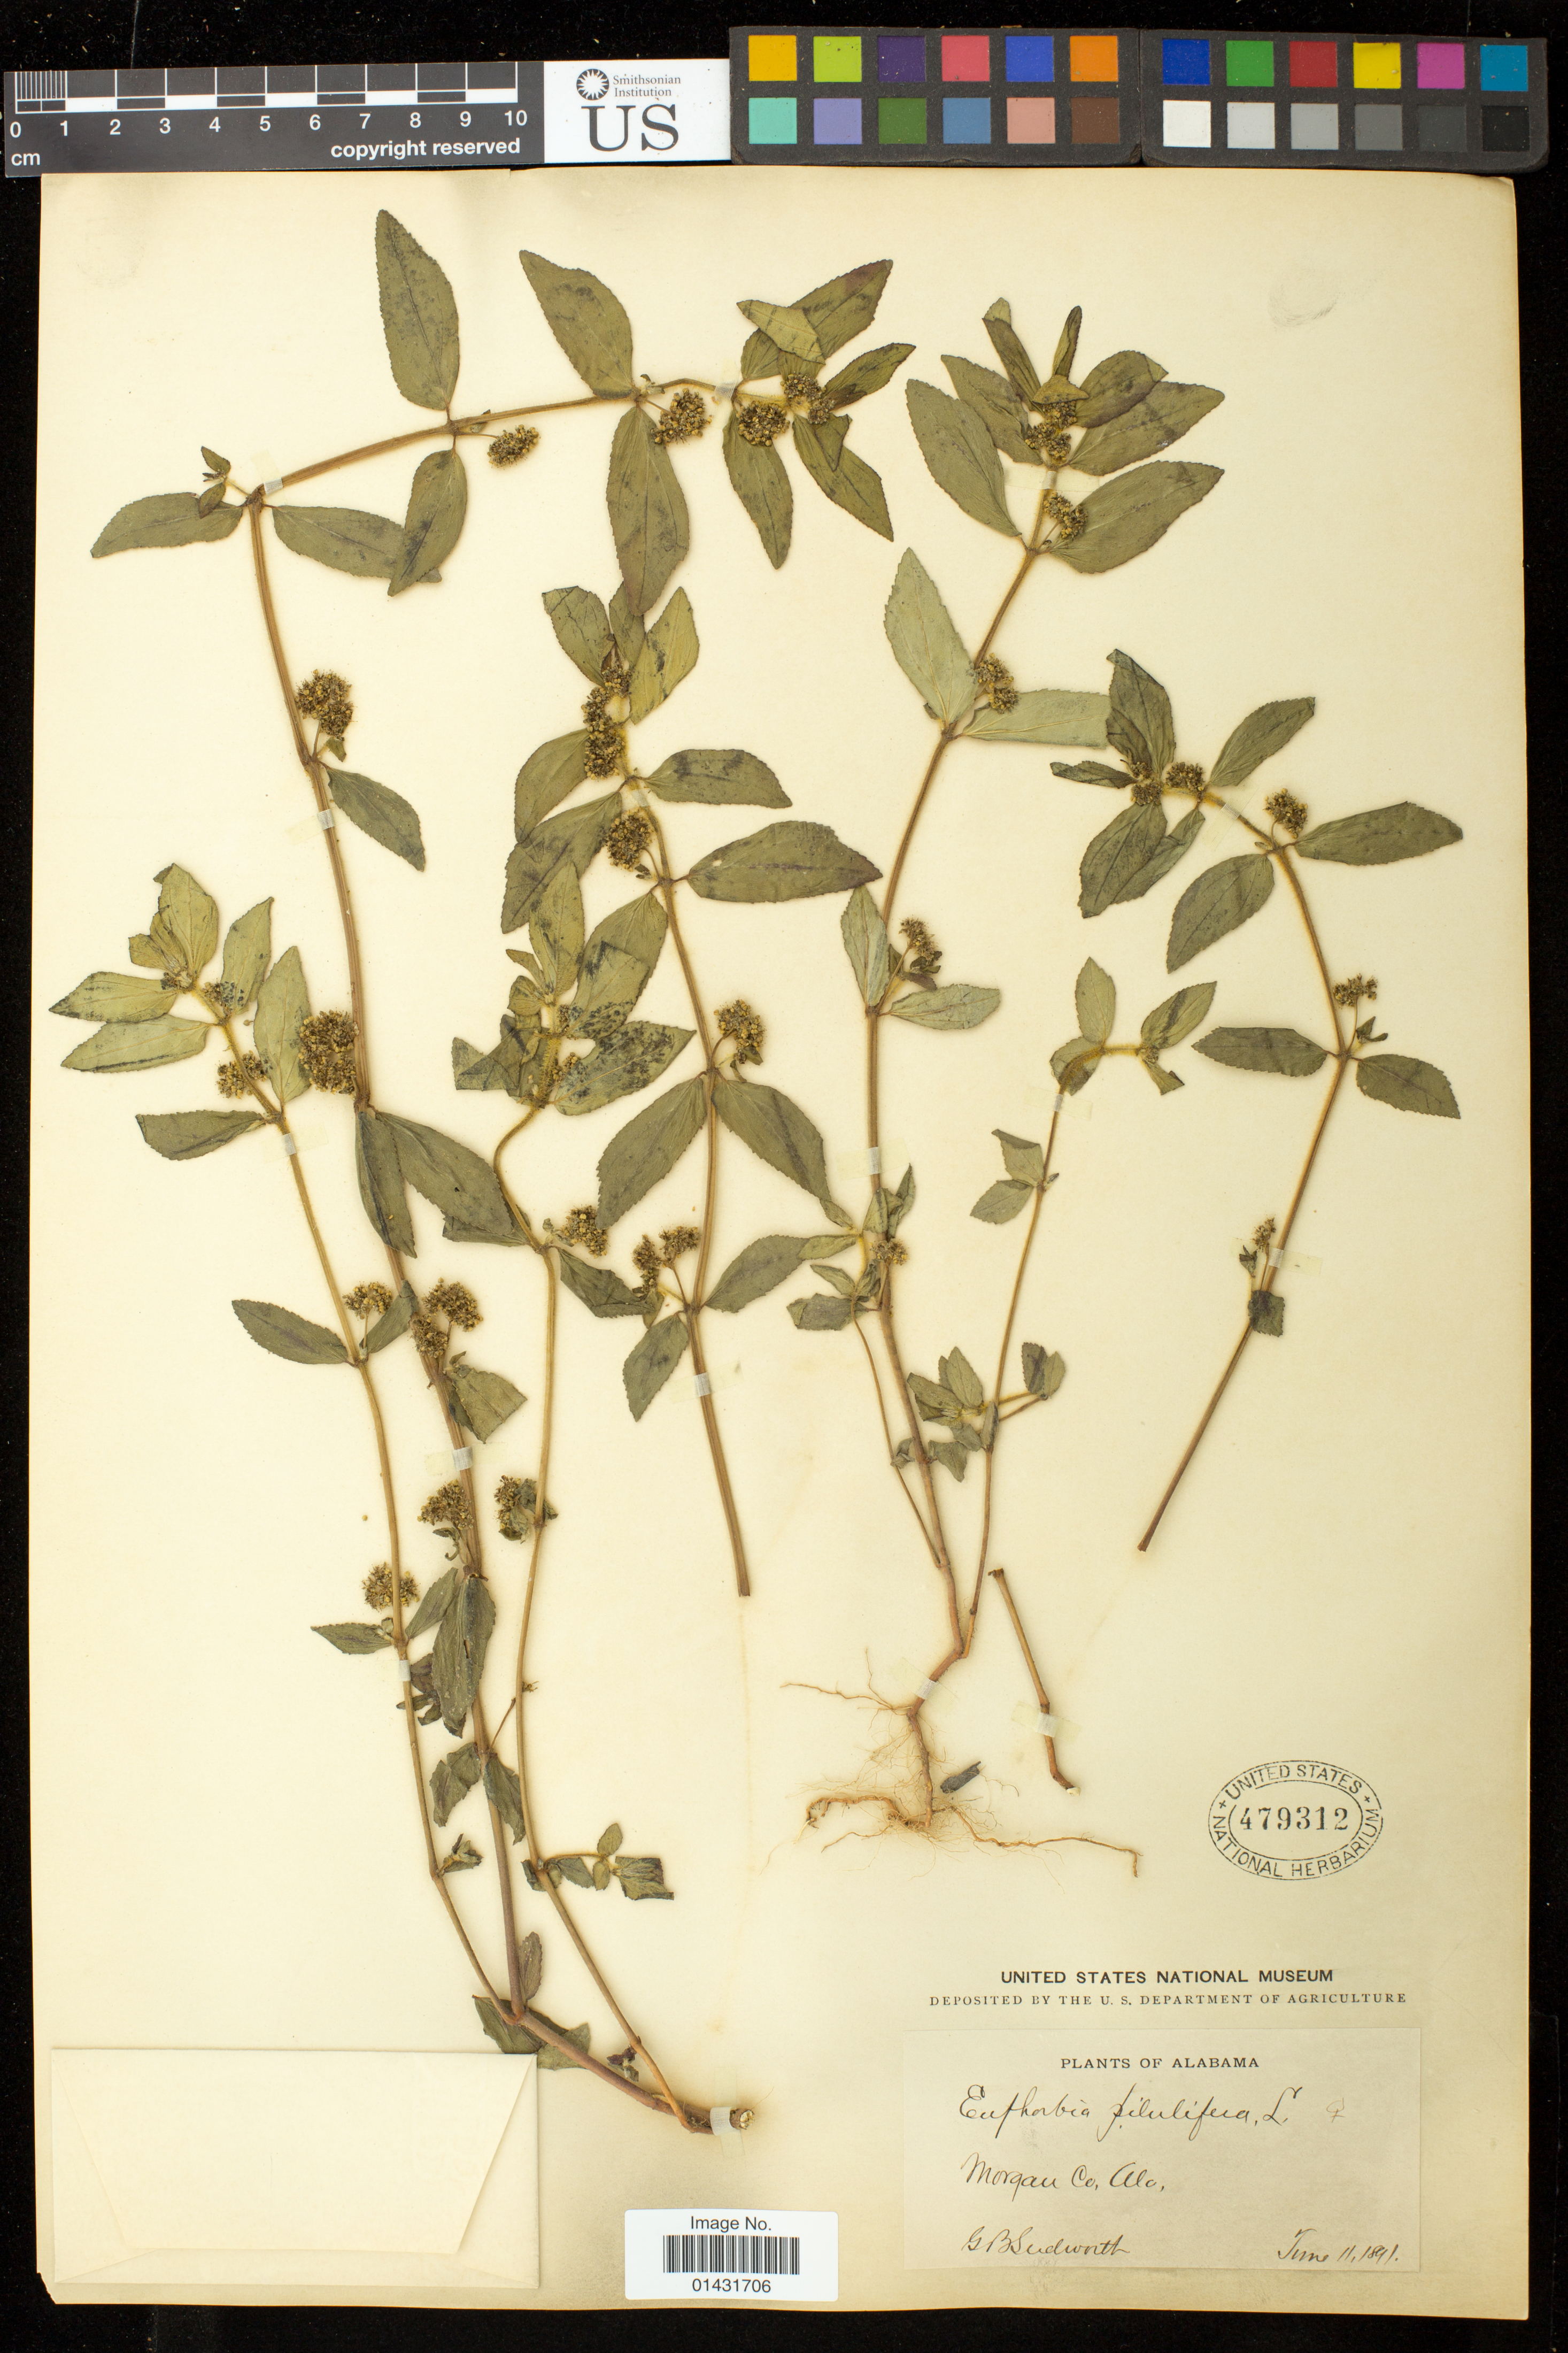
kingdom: Plantae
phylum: Tracheophyta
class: Magnoliopsida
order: Malpighiales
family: Euphorbiaceae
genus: Euphorbia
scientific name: Euphorbia hirta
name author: L.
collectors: G. B. Sudworth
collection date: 1891-06-11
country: United States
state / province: Alabama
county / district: Morgan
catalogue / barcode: US 479312